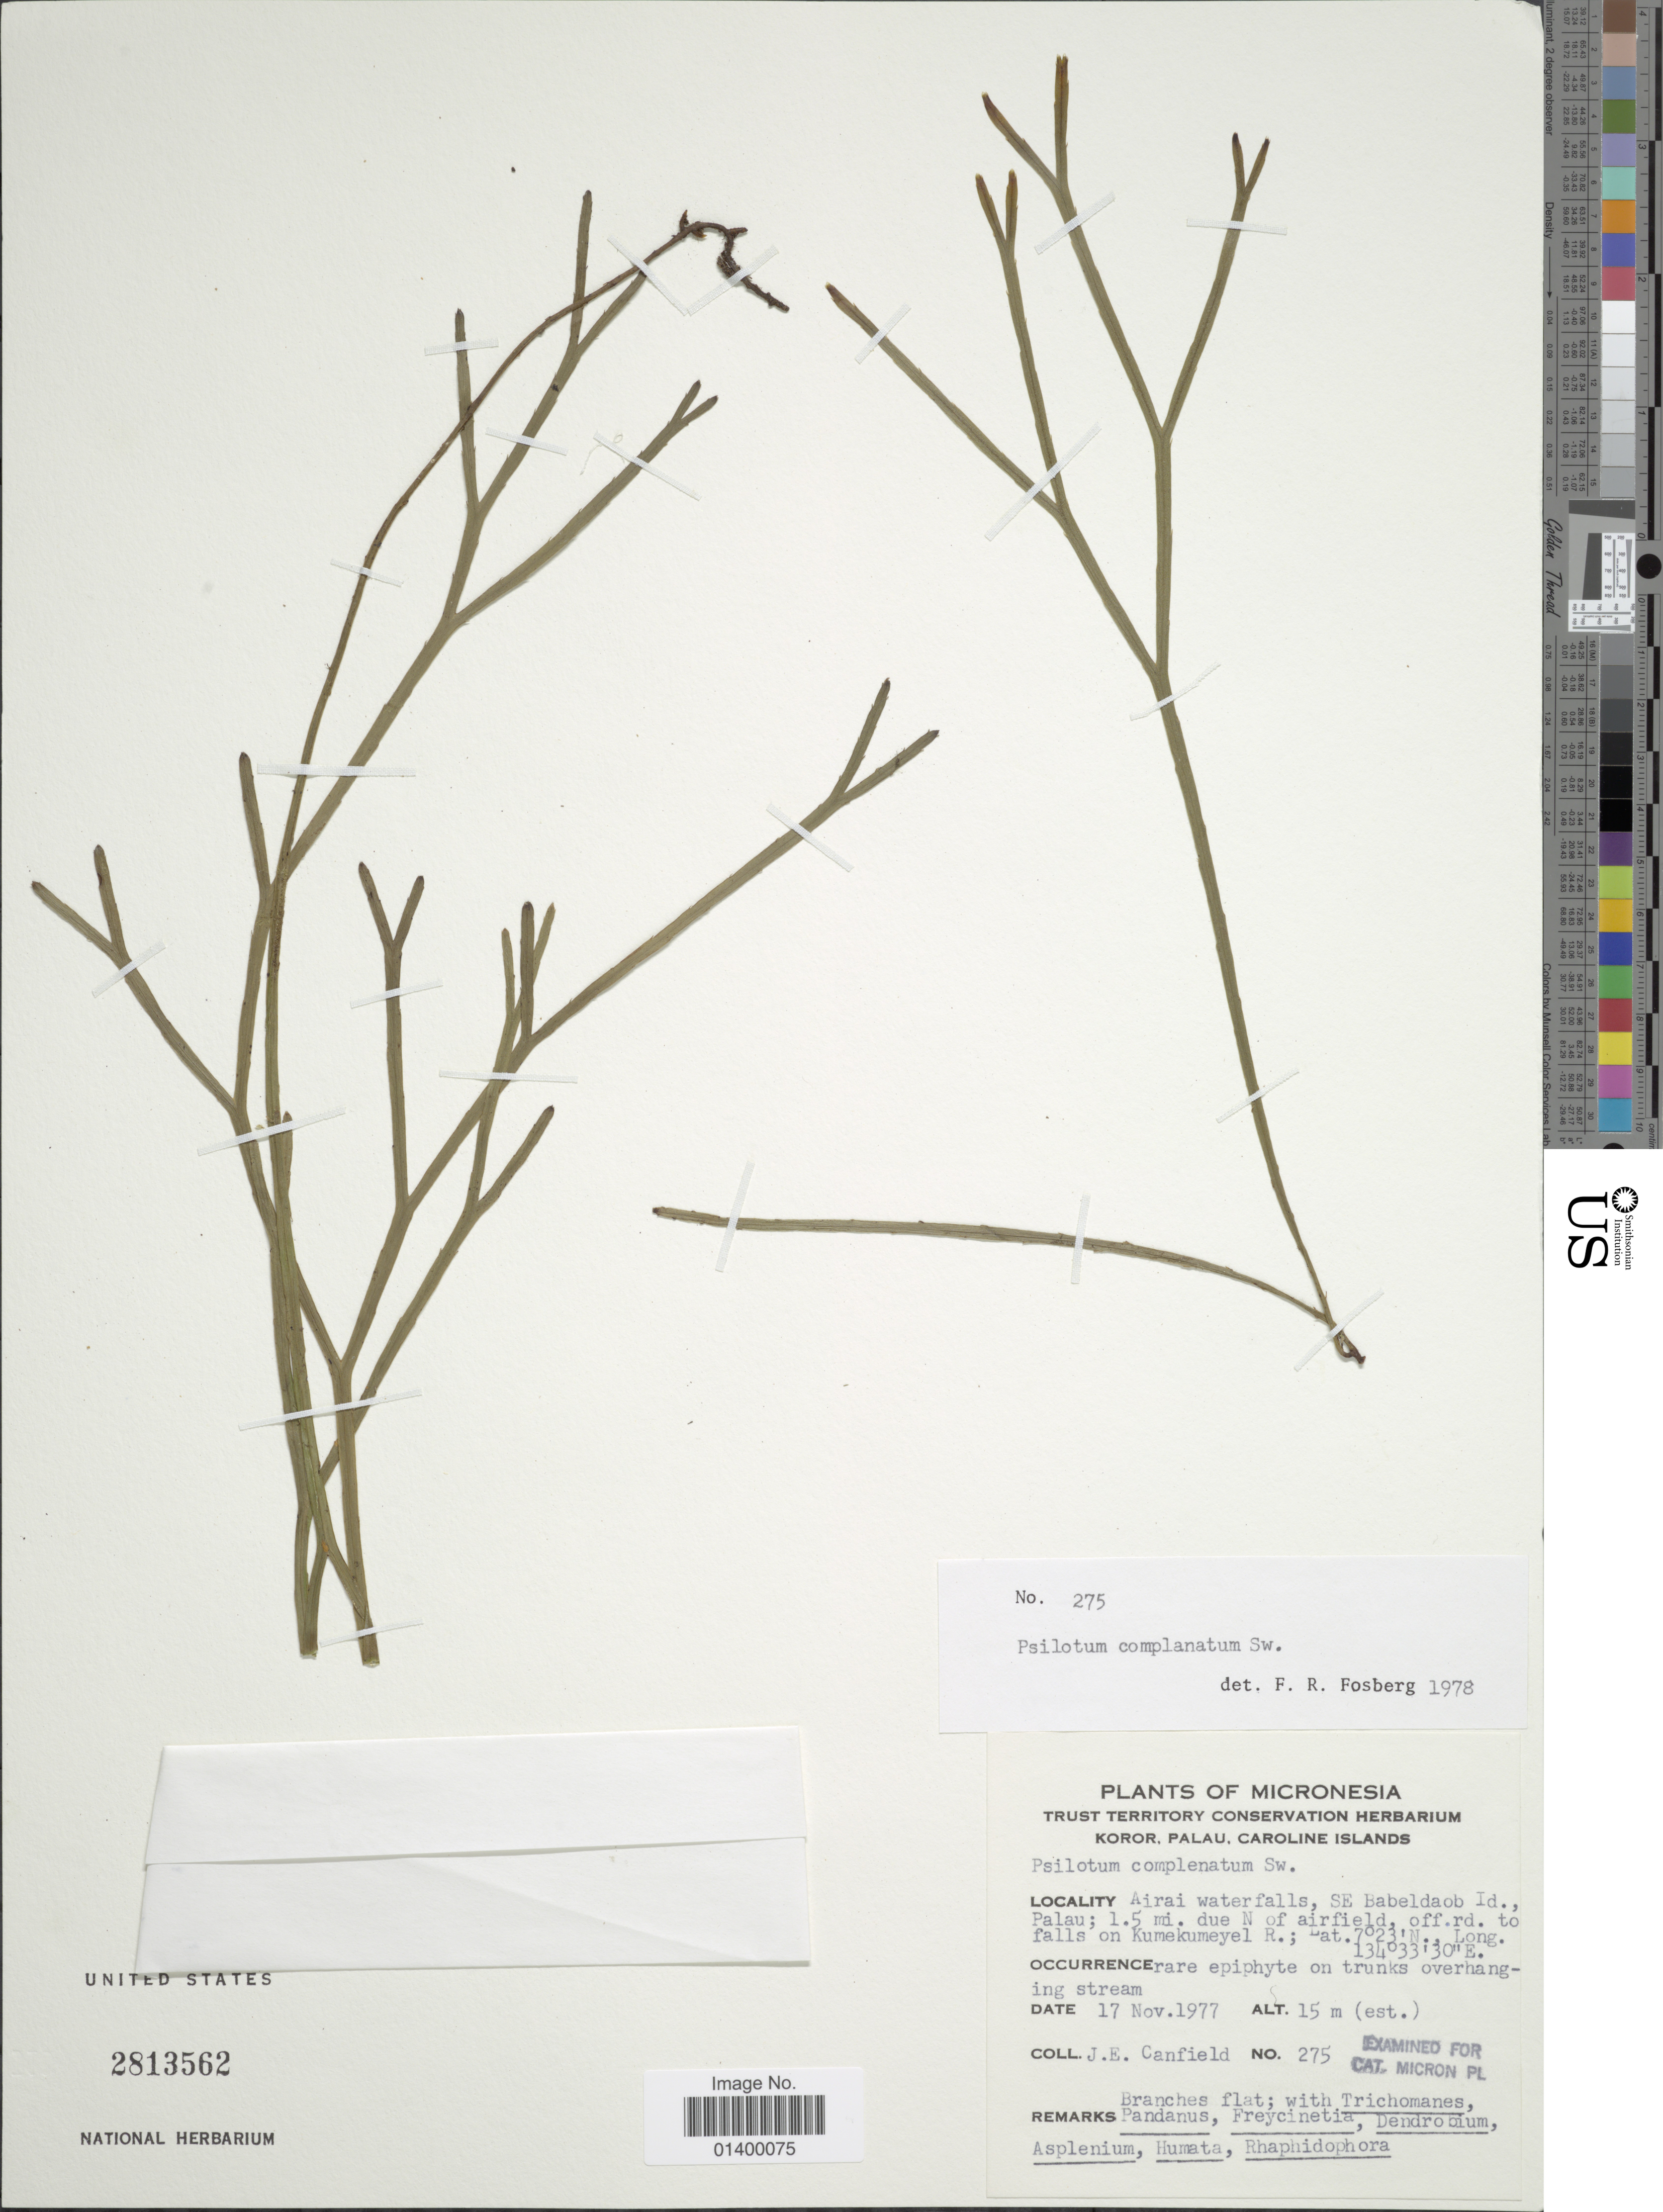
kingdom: Plantae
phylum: Tracheophyta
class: Polypodiopsida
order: Psilotales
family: Psilotaceae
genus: Psilotum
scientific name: Psilotum complanatum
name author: Sw.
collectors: J. E. Canfield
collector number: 275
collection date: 1977-11-17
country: Palau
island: Babeldaob [Babelthuap]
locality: Koror, Caroline Islands, Airai waterfalls, SE Babeldaob Is., 1.5 mi due N of airfield, off rd. to falls on Kumekumeyel R.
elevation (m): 15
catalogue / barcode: US 2813562